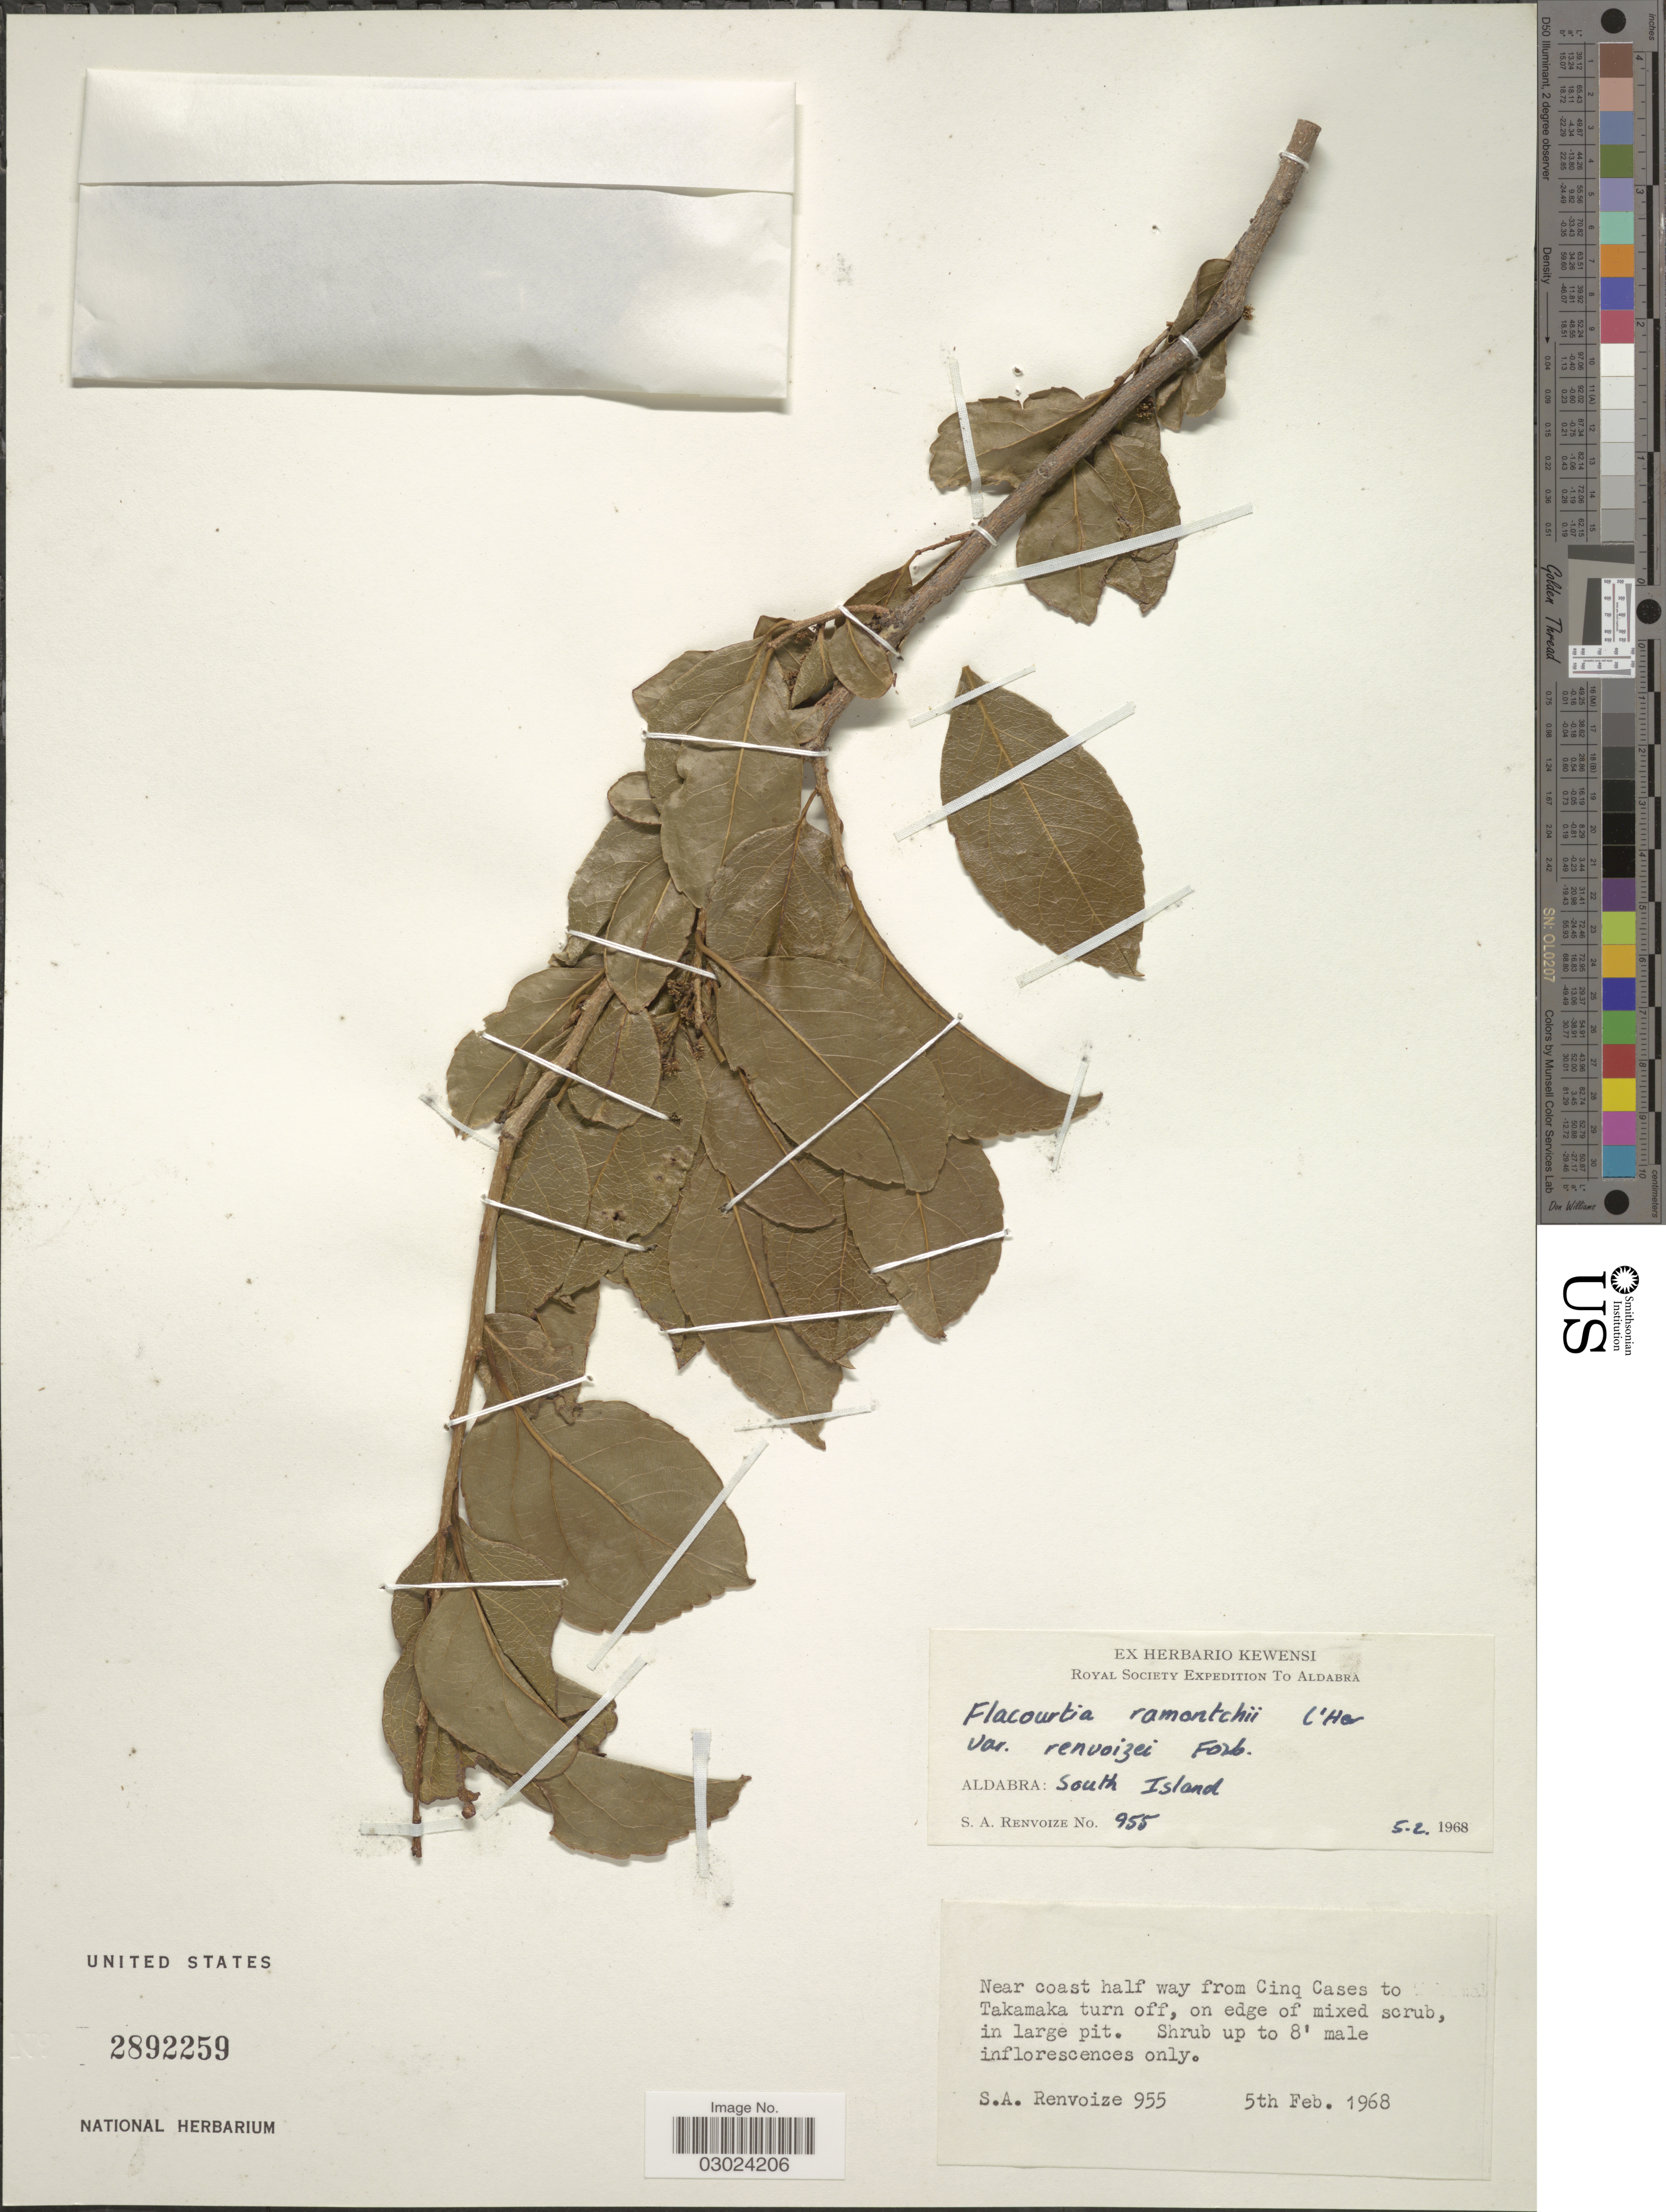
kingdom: Plantae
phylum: Tracheophyta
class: Magnoliopsida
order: Malpighiales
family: Salicaceae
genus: Flacourtia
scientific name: Flacourtia ramontchi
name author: L'Hér.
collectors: S. A. Renvoize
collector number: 955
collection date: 1968-02-05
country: Seychelles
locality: Aldabra: South Island. Near coast half way from Cinq Cases to Takamaka turn off, on edge of mixed scrub.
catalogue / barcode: US 2892259